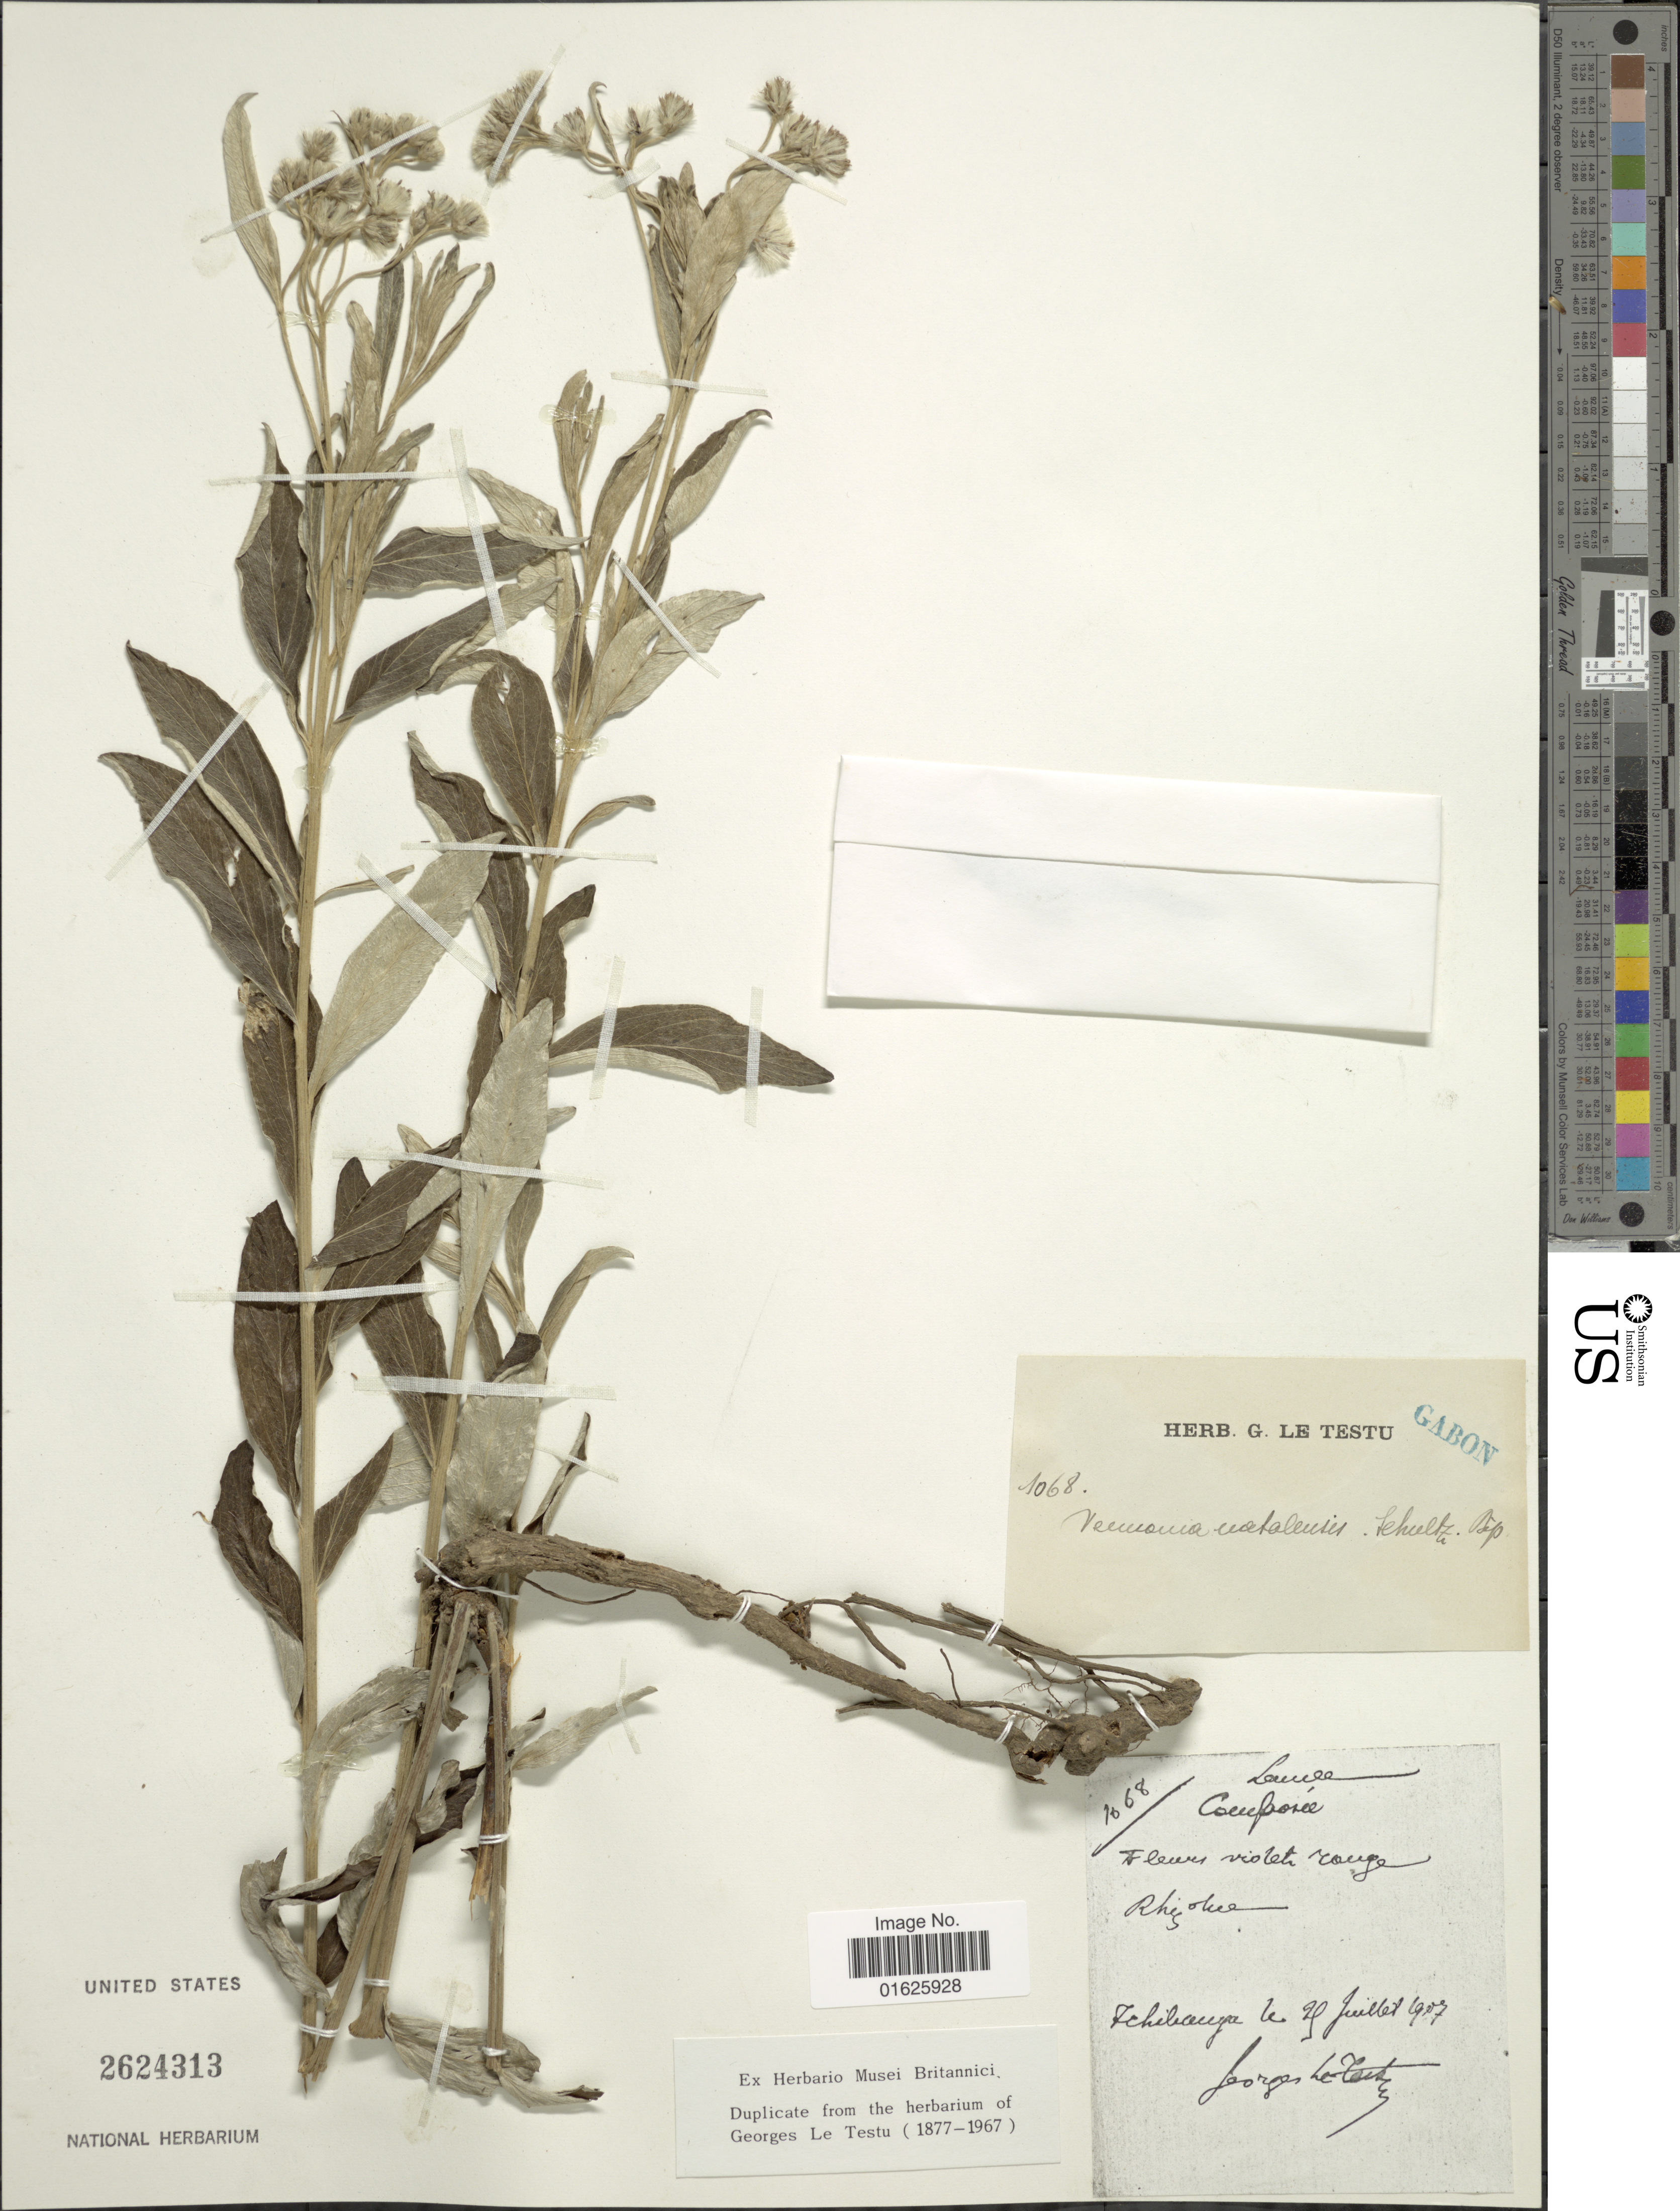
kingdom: Plantae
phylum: Tracheophyta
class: Magnoliopsida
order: Asterales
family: Asteraceae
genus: Hilliardiella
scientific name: Hilliardiella aristata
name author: (DC.) H. Rob.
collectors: G. Le Testu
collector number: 1068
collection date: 1907-07-29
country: Gabon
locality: Tchibanga.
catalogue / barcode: US 2624313